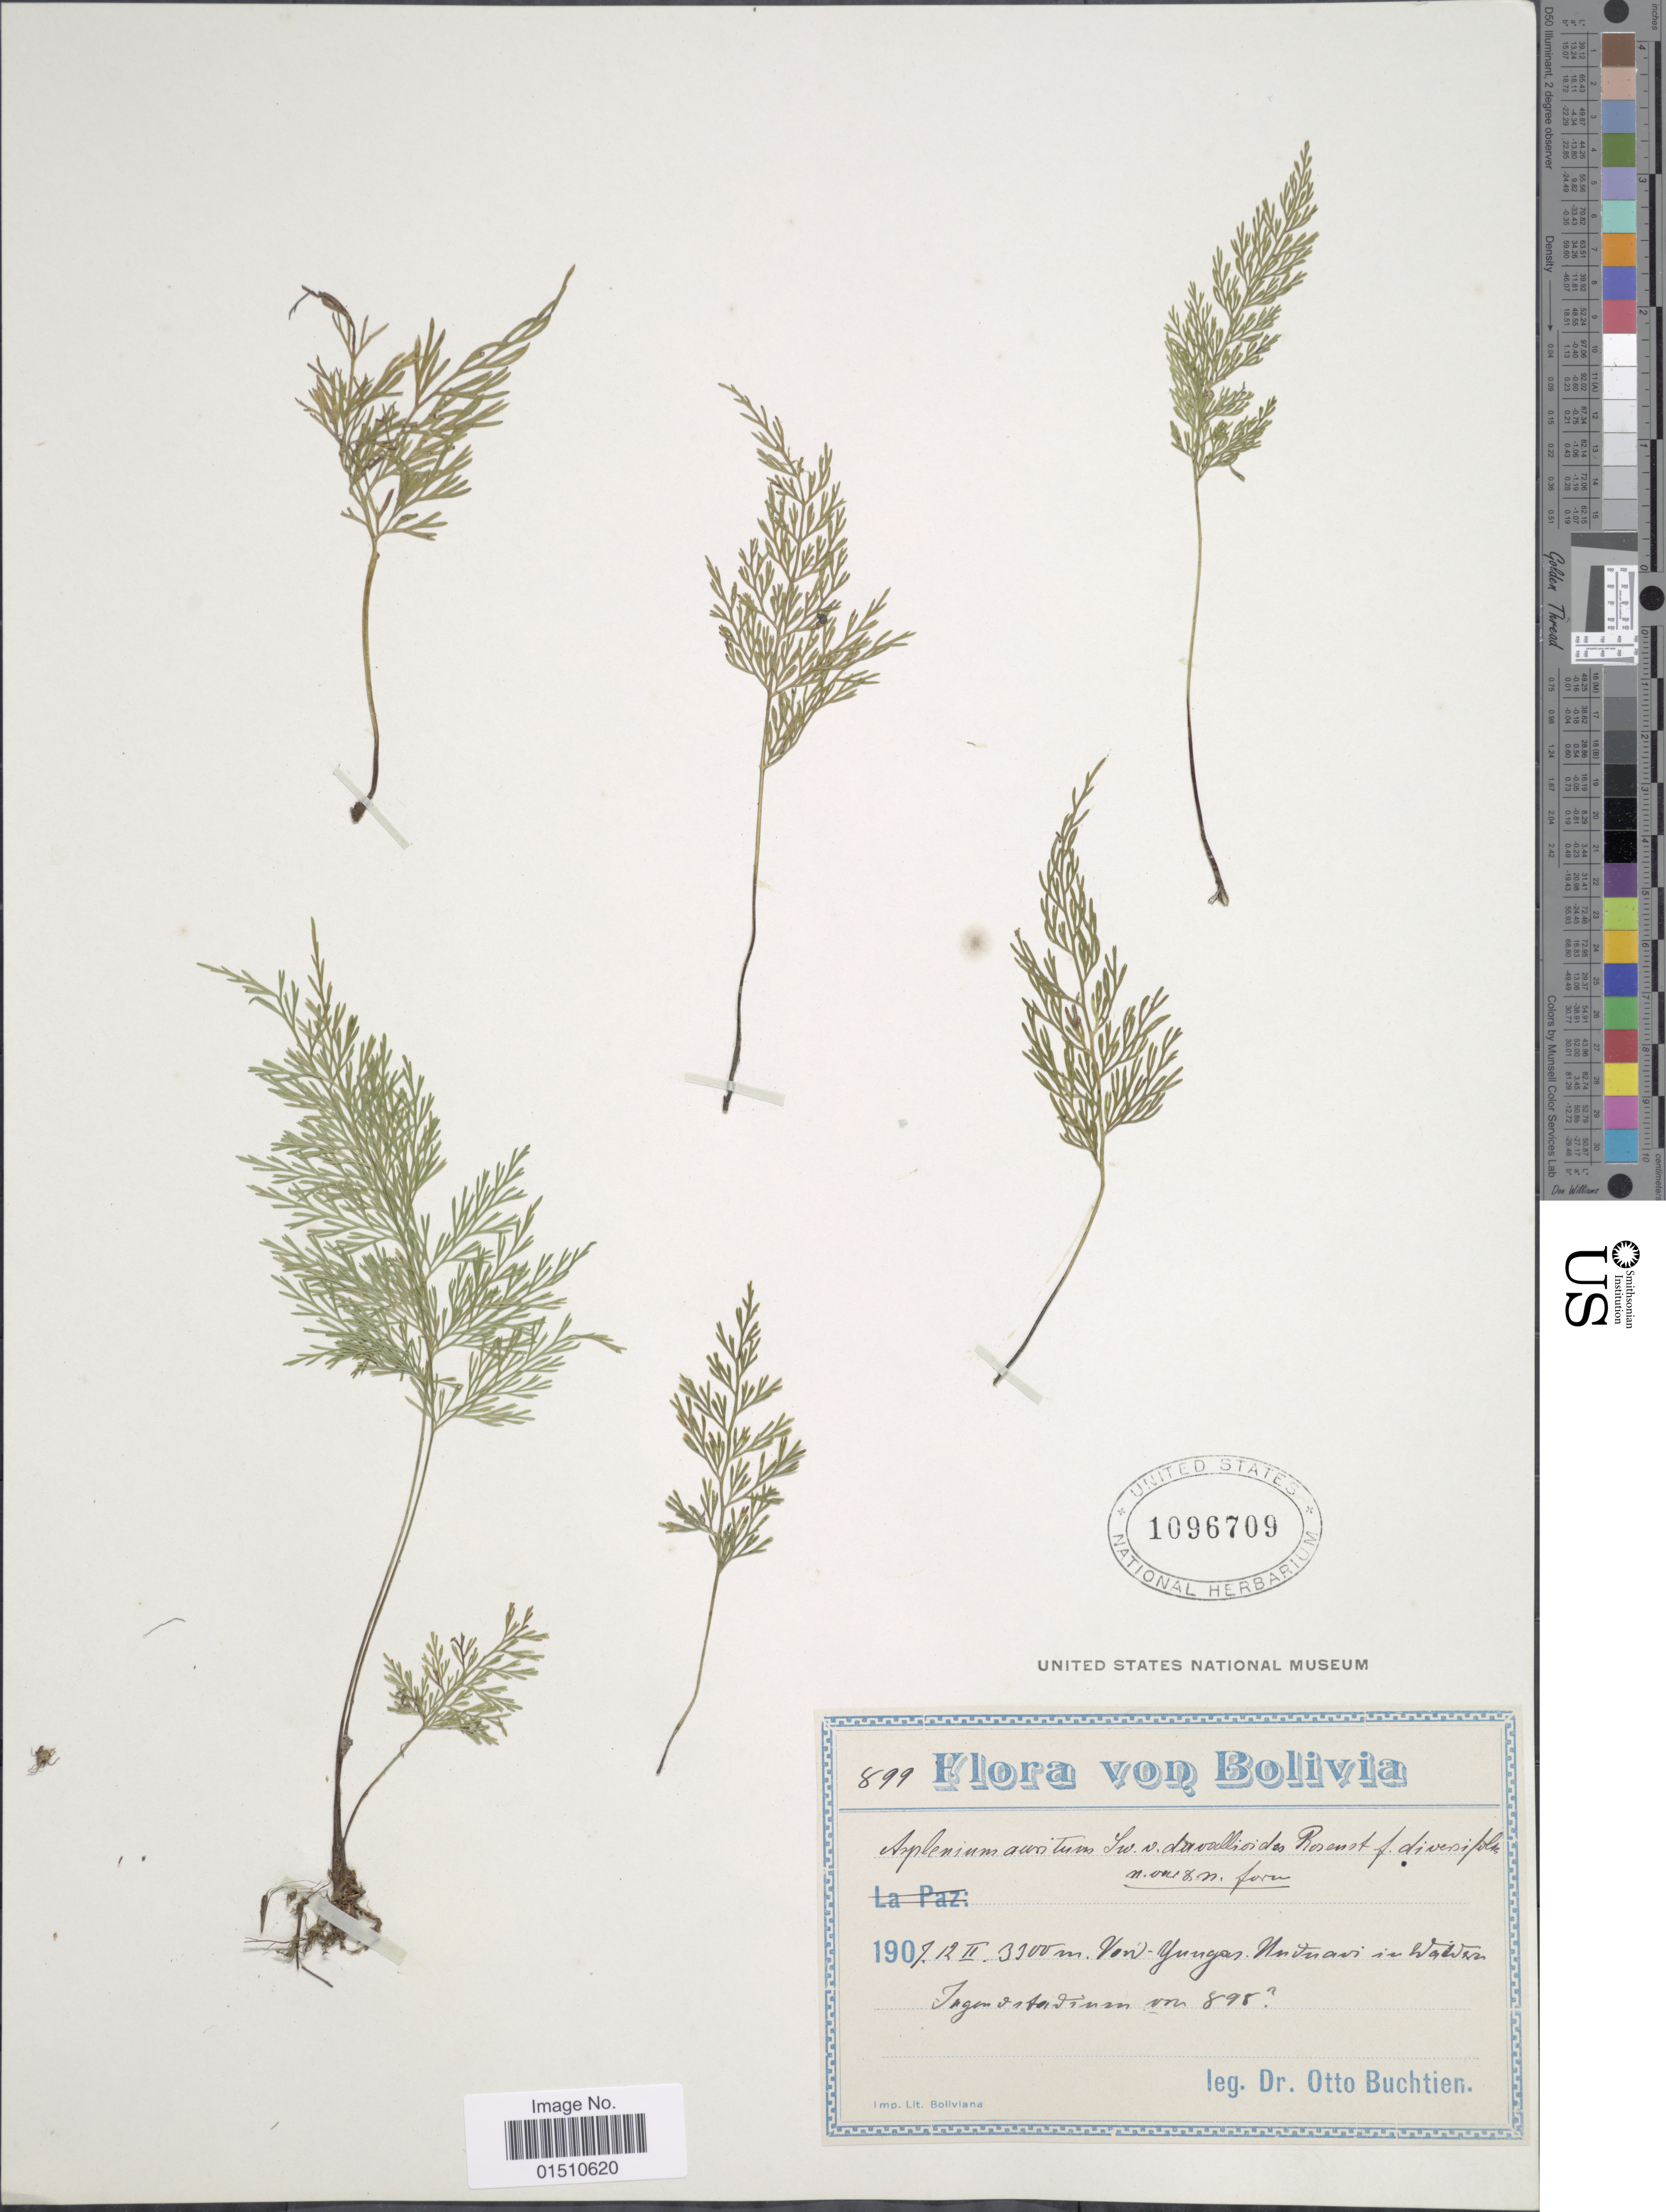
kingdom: Plantae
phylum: Tracheophyta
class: Polypodiopsida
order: Polypodiales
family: Aspleniaceae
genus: Asplenium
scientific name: Asplenium cuspidatum var. foeniculaceum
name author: (Kunth) C.V. Morton & Lellinger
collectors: O. Buchtien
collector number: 899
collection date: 1907-02-12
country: Bolivia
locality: Von-Yungas Nevruavi in Wawem Ingenstation.-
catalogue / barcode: US 1096709